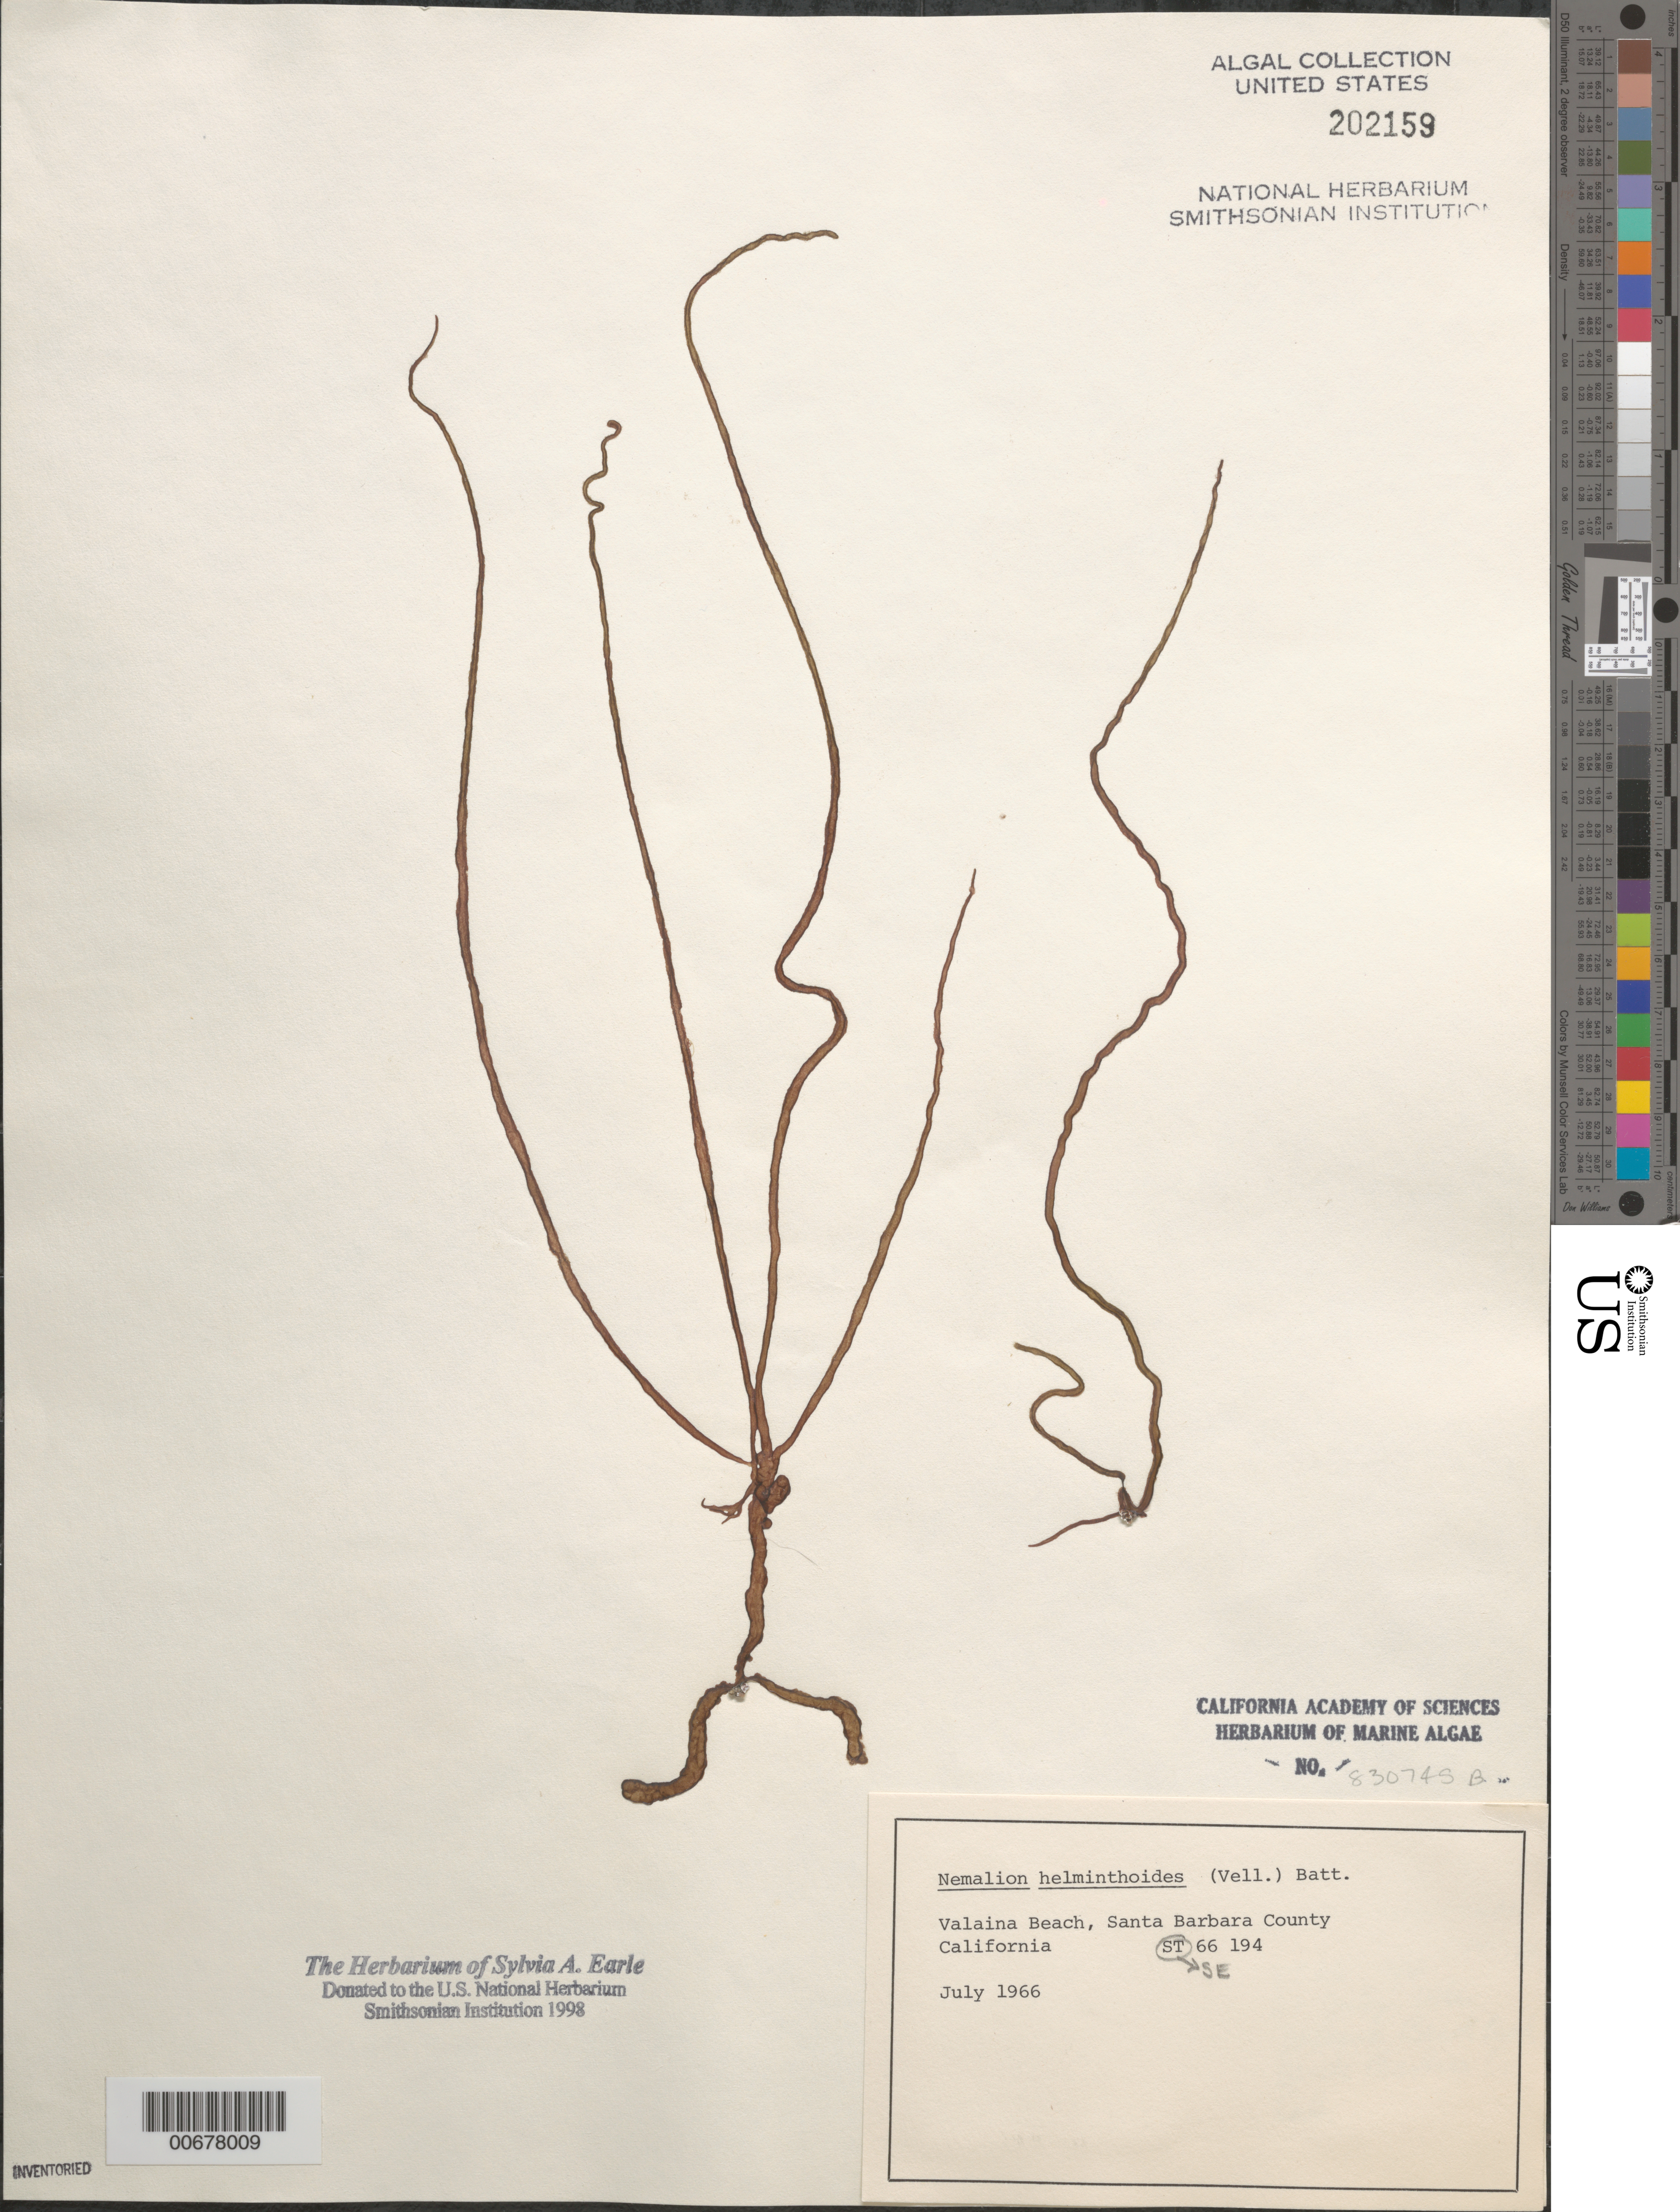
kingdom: Plantae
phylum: Rhodophyta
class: Florideophyceae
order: Nemaliales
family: Nemaliaceae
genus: Nemalion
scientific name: Nemalion multifidum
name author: (Lyngb.) Chauvin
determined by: Algae name updating Project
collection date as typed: Jul 1966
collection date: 1966-07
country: United States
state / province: California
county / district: Santa Barbara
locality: Valaina Beach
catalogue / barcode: US 202159